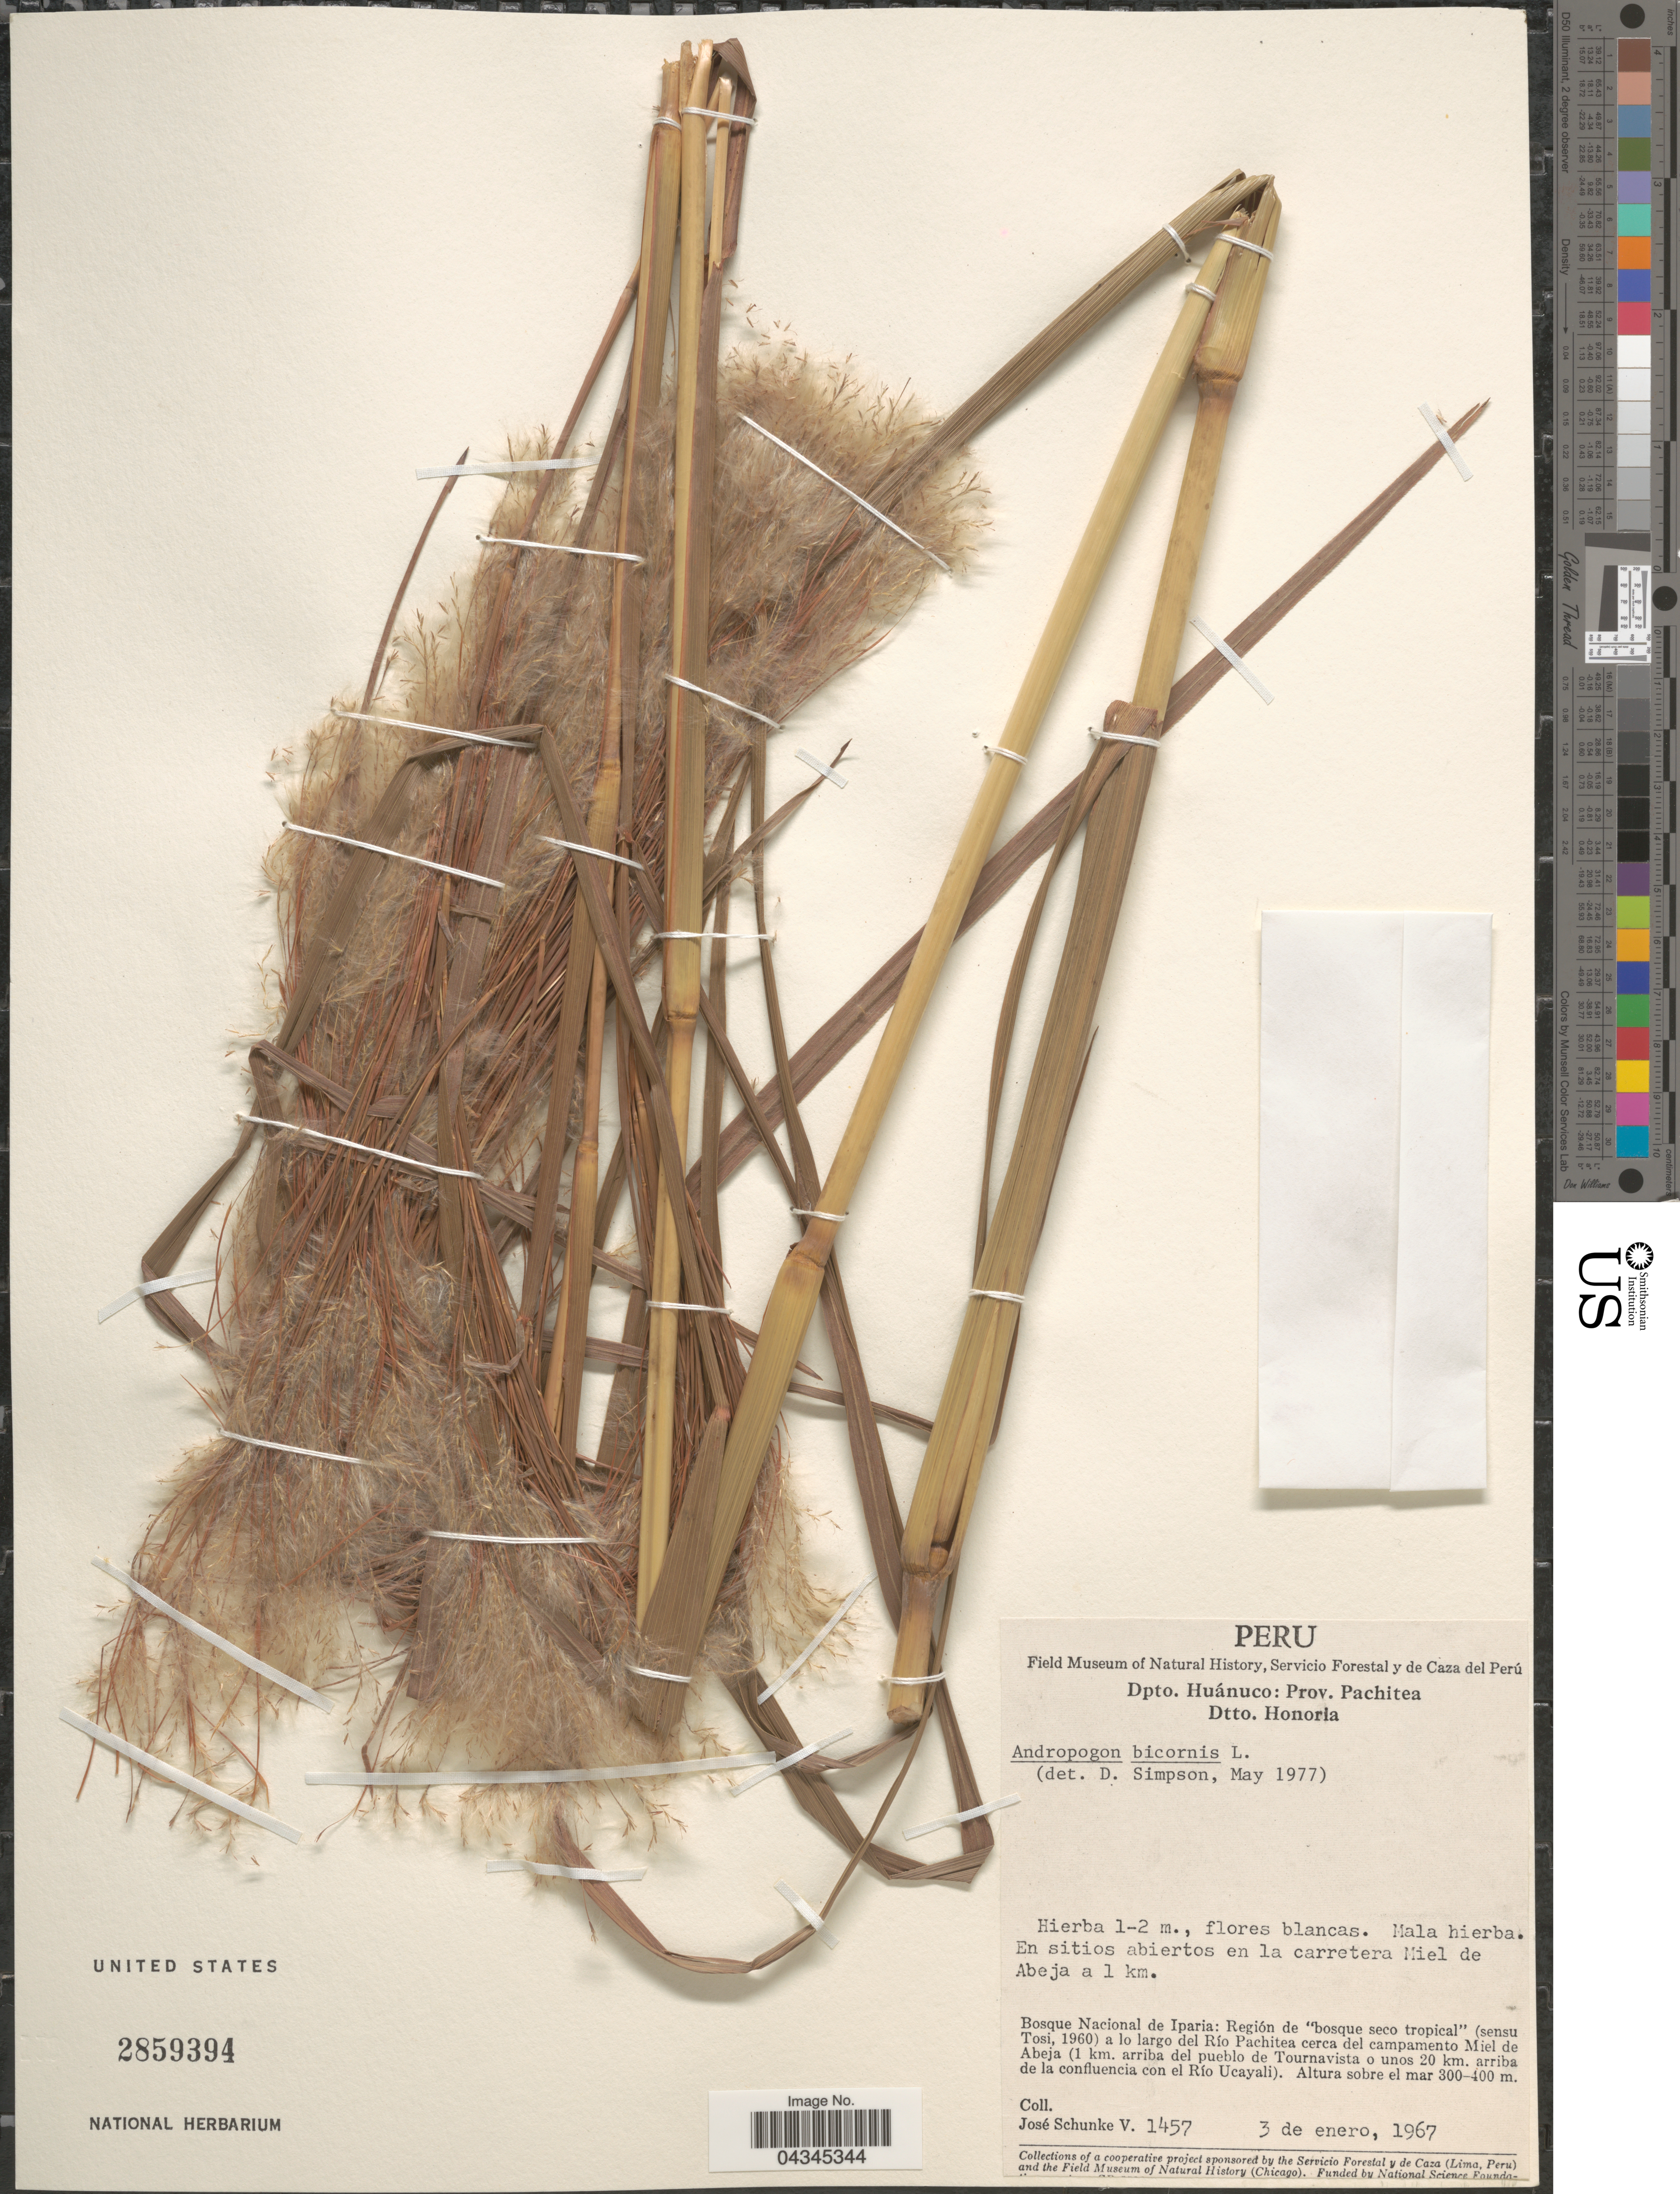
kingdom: Plantae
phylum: Tracheophyta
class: Liliopsida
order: Poales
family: Poaceae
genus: Andropogon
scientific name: Andropogon bicornis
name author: L.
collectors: J. Schunke Vigo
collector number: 1457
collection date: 1967-01-03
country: Peru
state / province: Huánuco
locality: Dpto. Huánuco: Prov. Pachitea. Dtto. Honorla. Bosqie Nacional de Iparia: Región de "bosque seco tropical" (sensu Tosi, 1960) a lo largo del Río Pachitea cerca del campamento. Miel de Abeja (1 km. arriba del pueblo de Tournavista o unos 20 km. arriba de la confluencia con el Río Ucanyali).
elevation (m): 300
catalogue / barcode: US 2859394